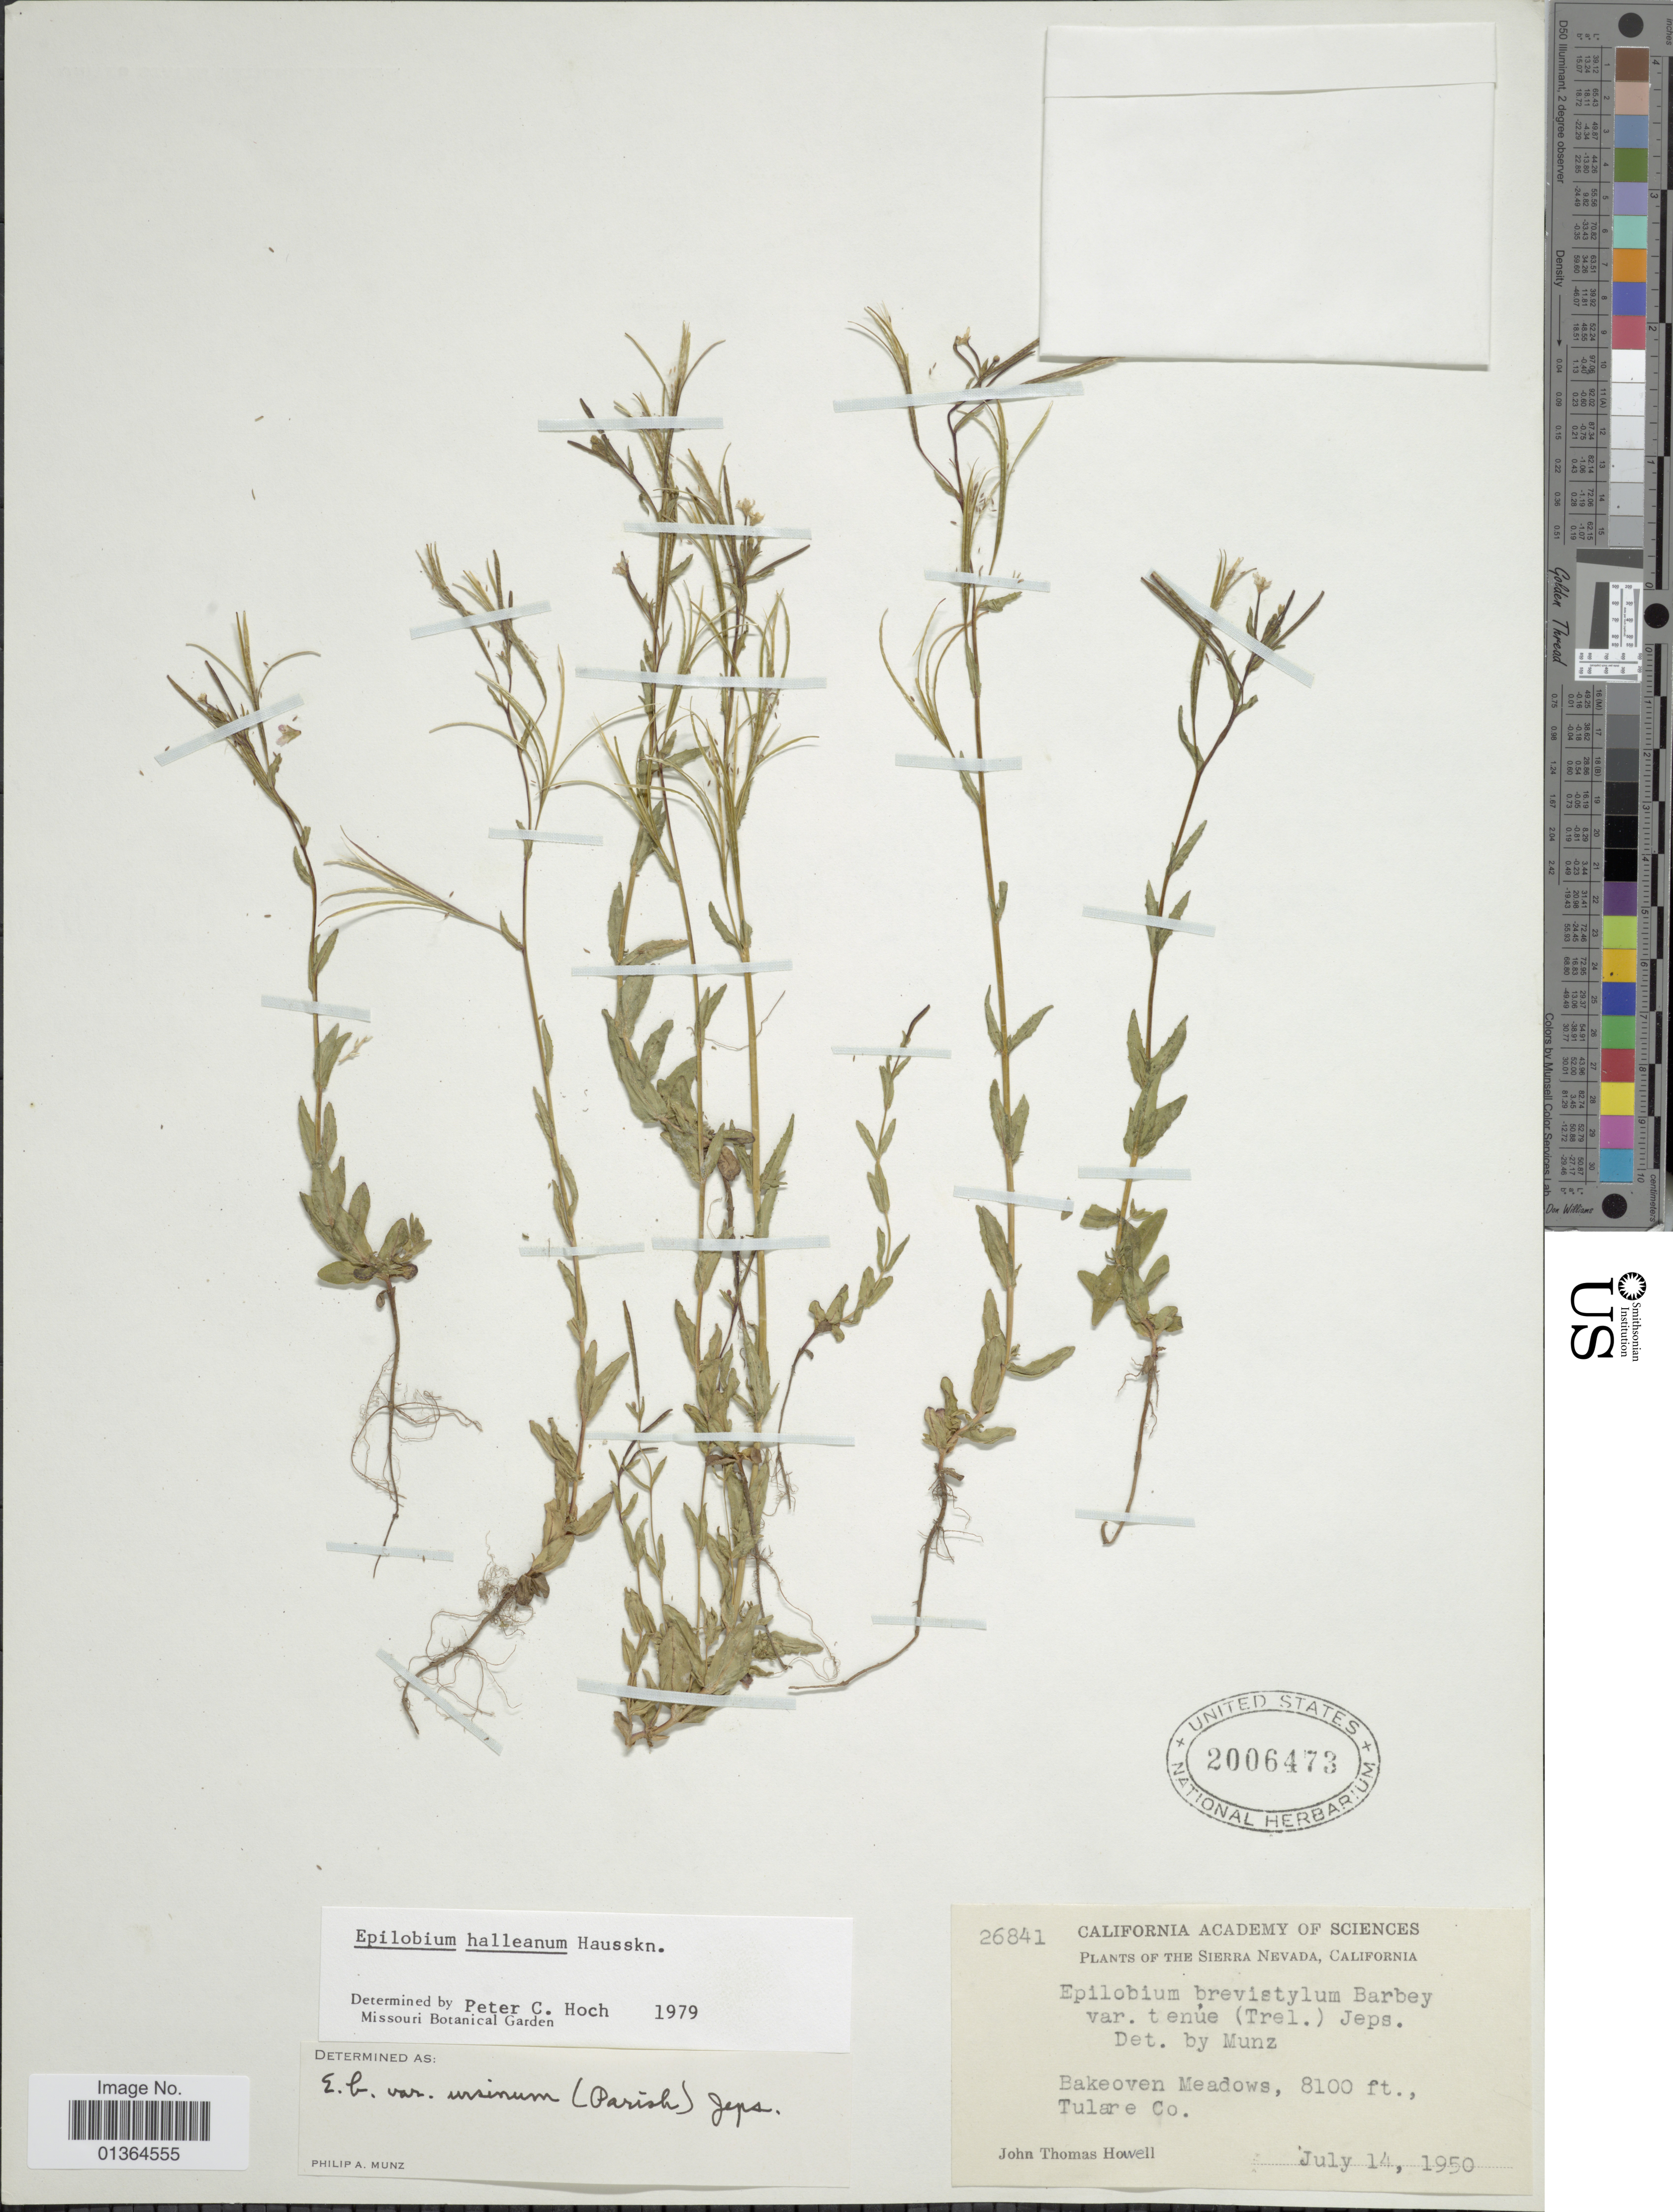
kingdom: Plantae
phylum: Tracheophyta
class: Magnoliopsida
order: Myrtales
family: Onagraceae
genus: Epilobium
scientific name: Epilobium hallianum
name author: Hausskn.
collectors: J. T. Howell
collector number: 26841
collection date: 1950-07-14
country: United States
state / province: California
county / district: Tulare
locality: Sierra Nevada. Bakeoven Meadows, Tulare Co.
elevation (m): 2469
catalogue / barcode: US 2006473